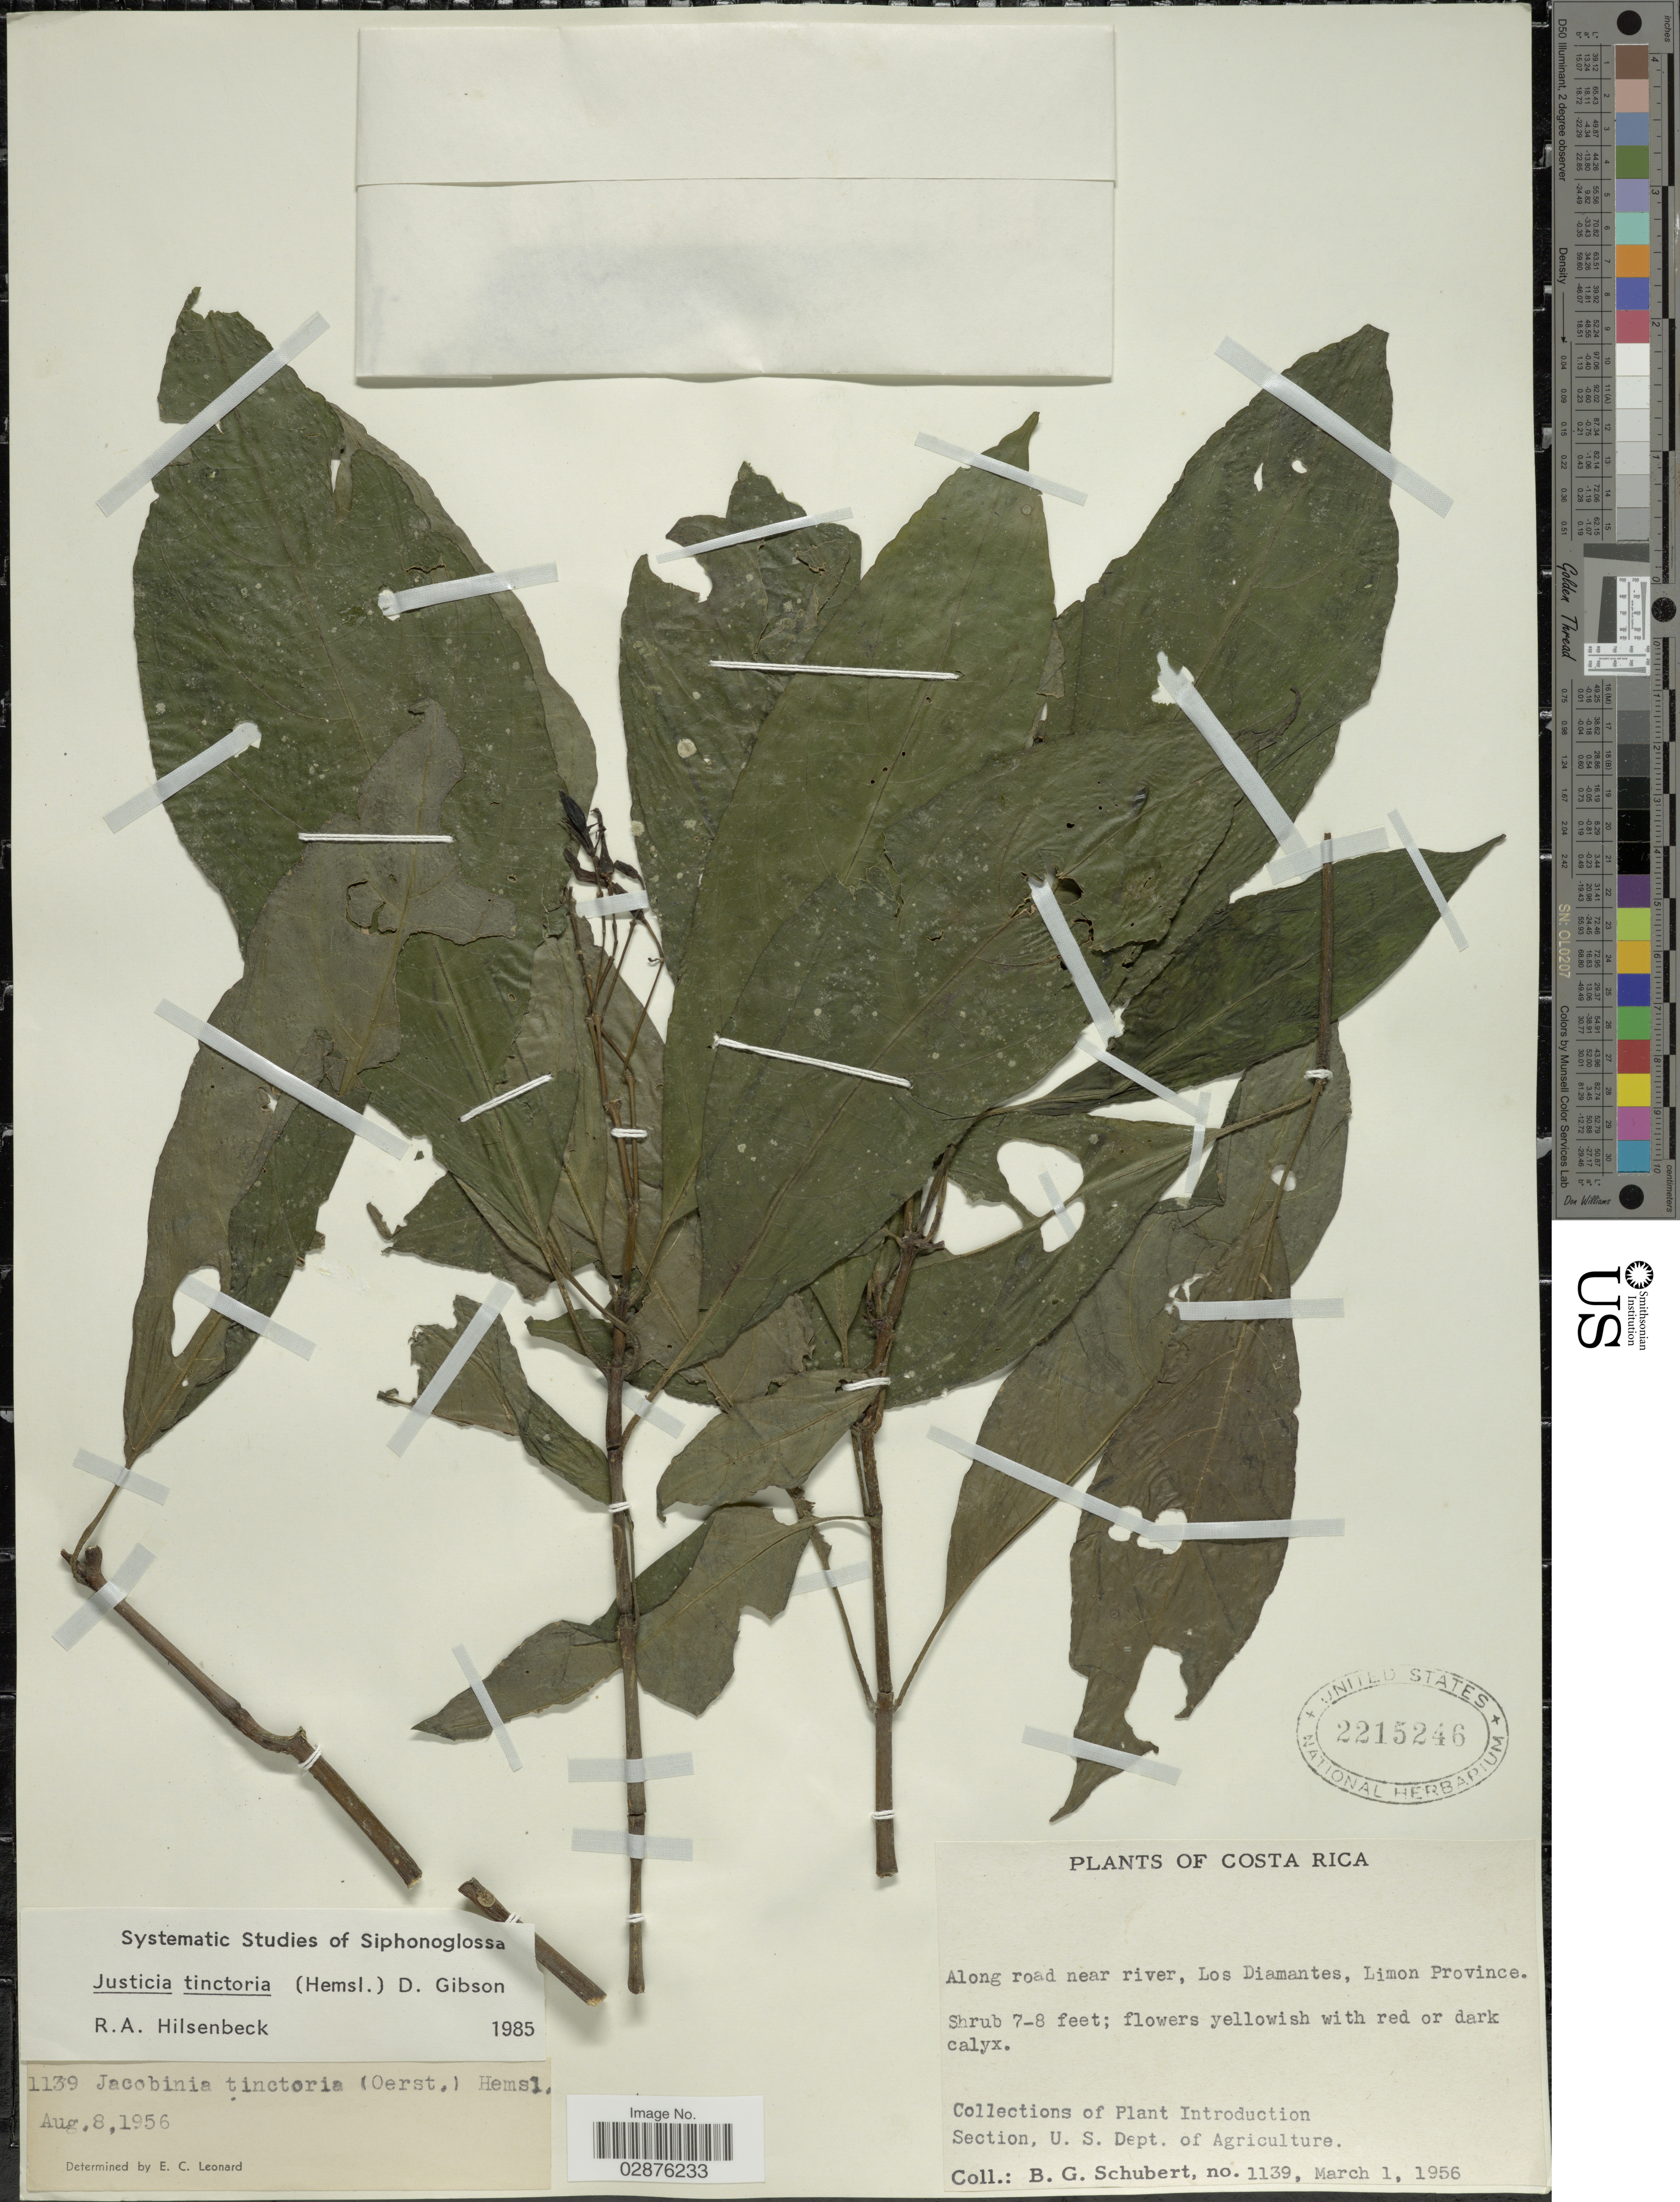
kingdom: Plantae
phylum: Tracheophyta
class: Magnoliopsida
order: Lamiales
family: Acanthaceae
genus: Justicia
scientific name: Justicia colorifera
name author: V.A.W. Graham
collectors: B. Schubert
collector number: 1139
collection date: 1956-03-01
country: Costa Rica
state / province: Limón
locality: Along road near river, Los Diamantes.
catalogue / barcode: US 2215246